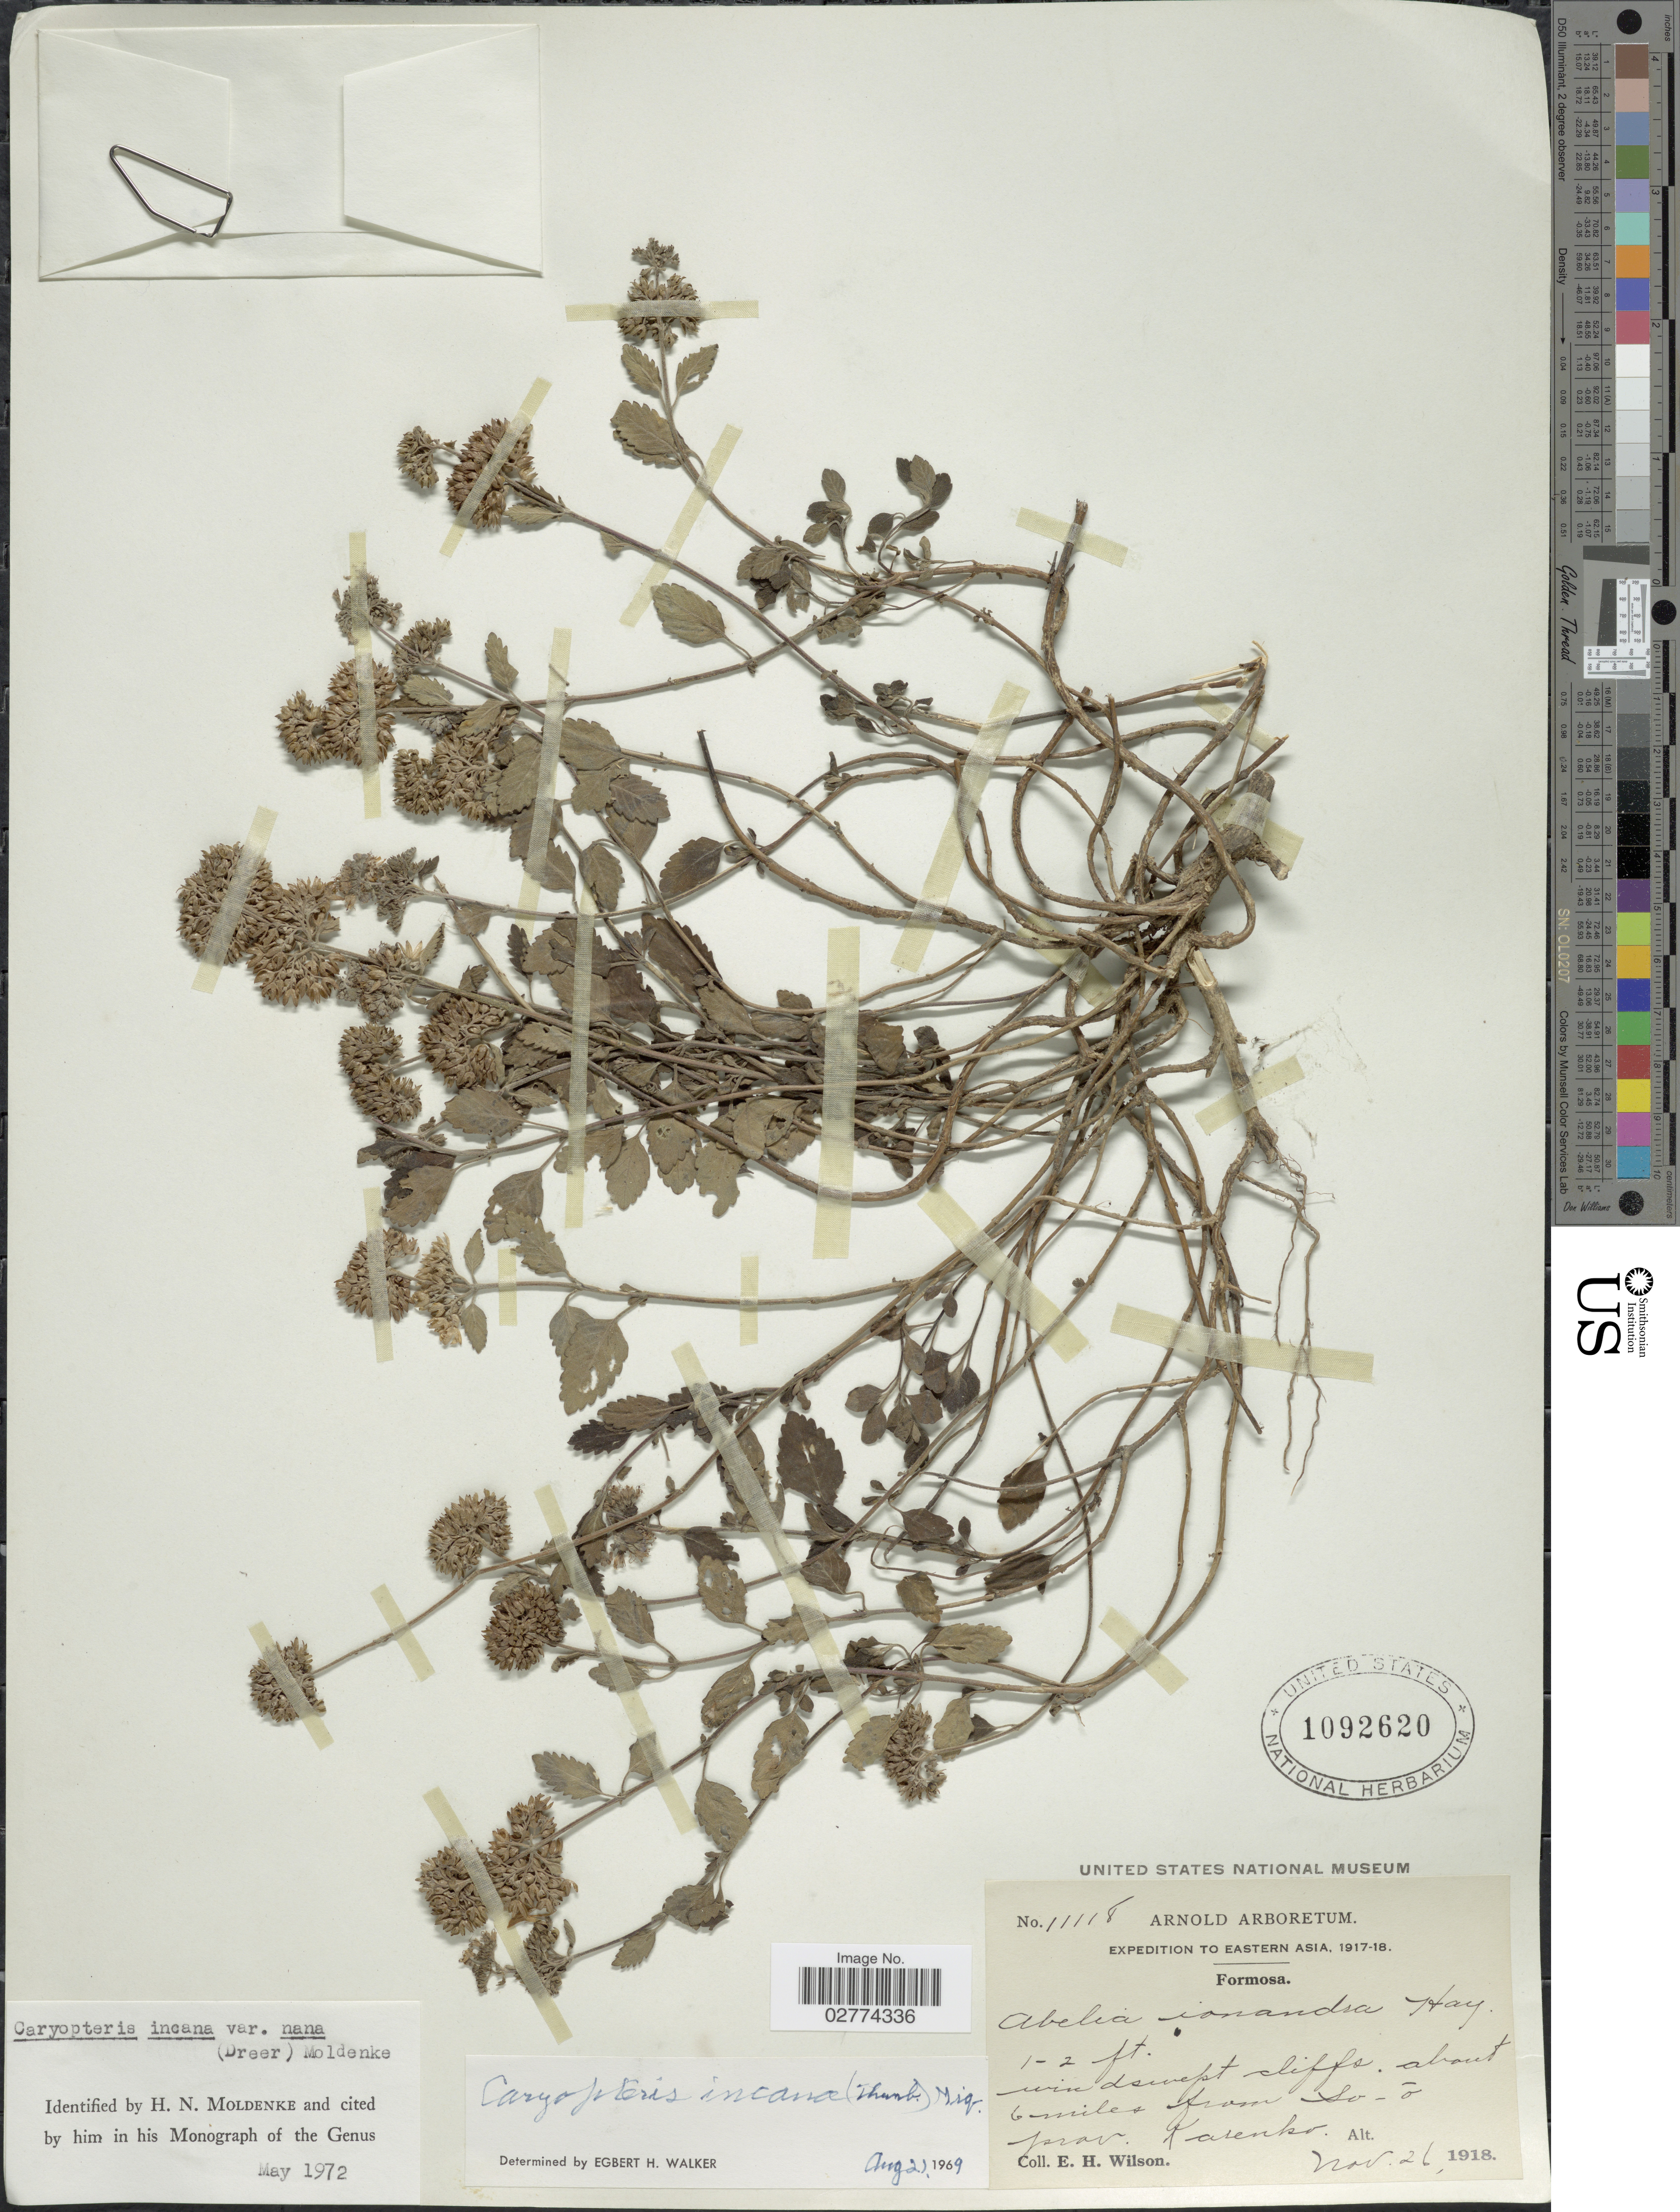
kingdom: Plantae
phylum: Tracheophyta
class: Magnoliopsida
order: Lamiales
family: Lamiaceae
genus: Caryopteris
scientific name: Caryopteris incana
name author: (Thunb. ex Houtt.) Miq.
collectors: E. Wilson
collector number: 11118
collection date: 1918-11-26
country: Taiwan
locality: Eastern Asia. Formosa. About 6 miles from So - ó prov. Karenko.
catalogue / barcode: US 1092620